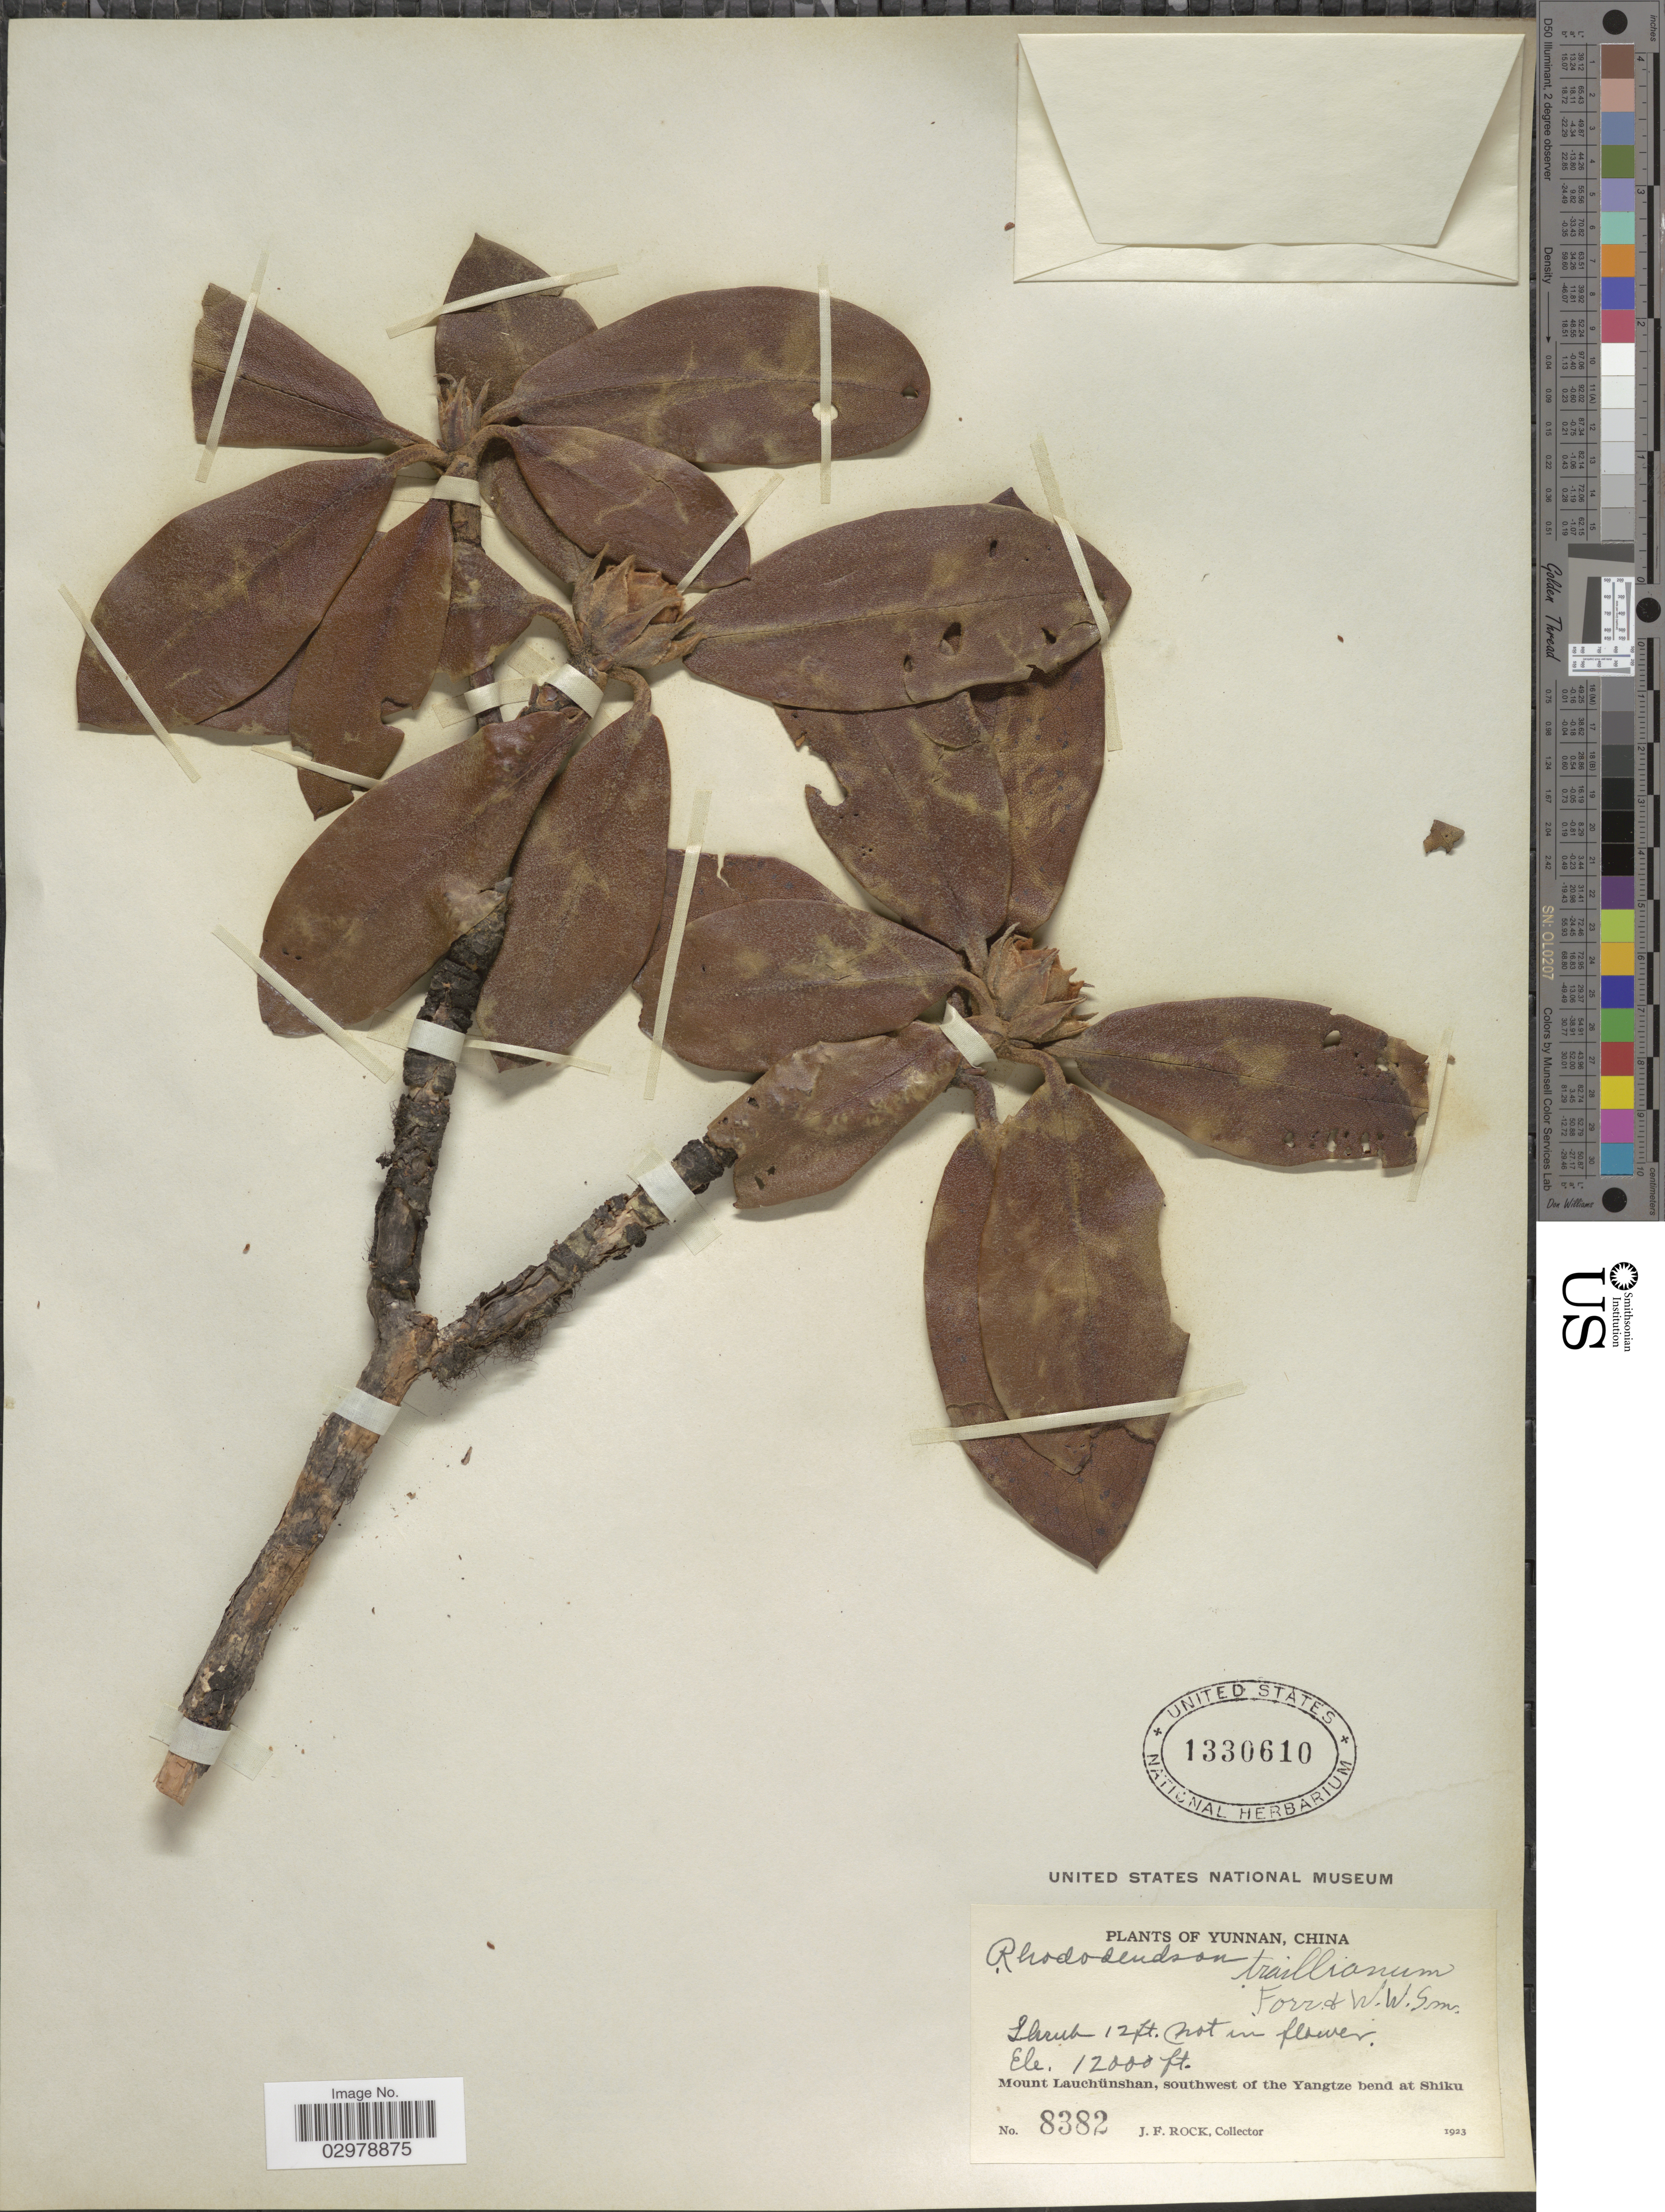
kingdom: Plantae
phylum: Tracheophyta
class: Magnoliopsida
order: Ericales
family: Ericaceae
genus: Rhododendron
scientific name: Rhododendron traillianum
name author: Forrest & W.W. Sm.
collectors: J. Rock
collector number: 8382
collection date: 1923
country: China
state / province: Yunnan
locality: Mount Lauchünshan, southwest of the Yangtze bend at Shiku.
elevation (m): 3658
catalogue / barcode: US 1330610